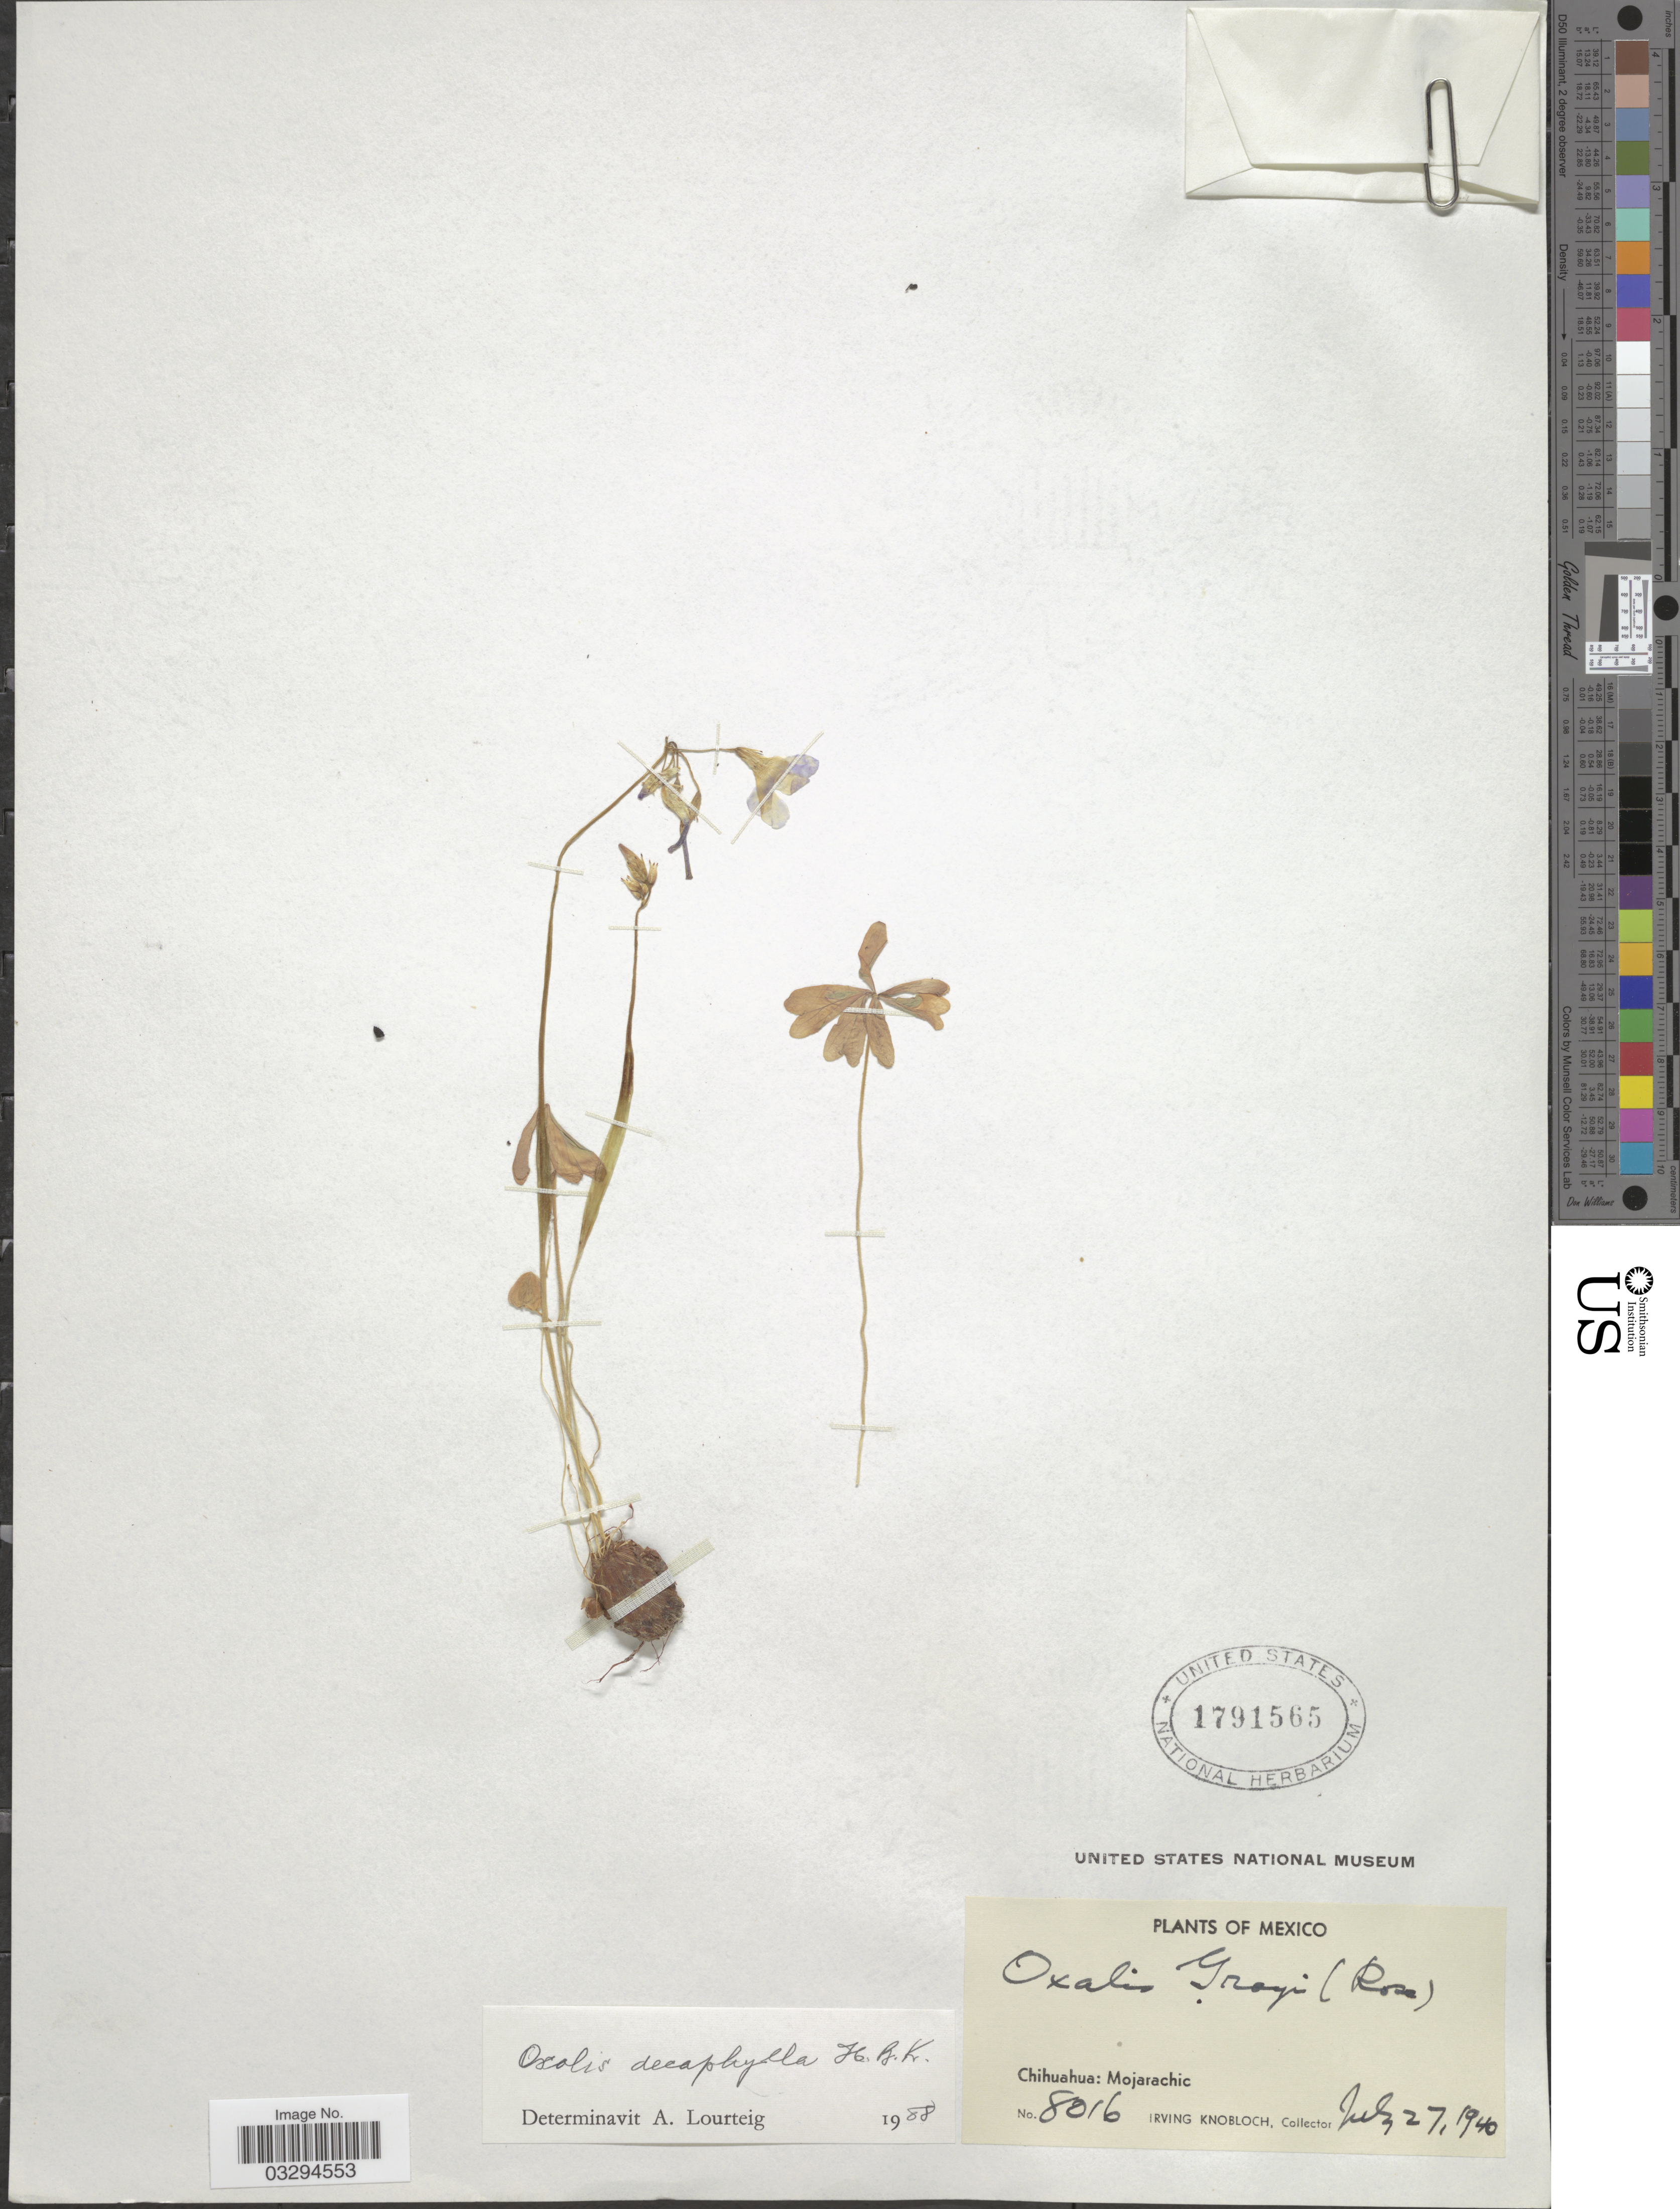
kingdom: Plantae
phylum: Tracheophyta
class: Magnoliopsida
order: Oxalidales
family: Oxalidaceae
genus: Oxalis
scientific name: Oxalis decaphylla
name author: Kunth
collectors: I. W. Knobloch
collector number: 8016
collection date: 1940-07-27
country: Mexico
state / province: Chihuahua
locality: Mojarachic.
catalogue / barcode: US 1791565